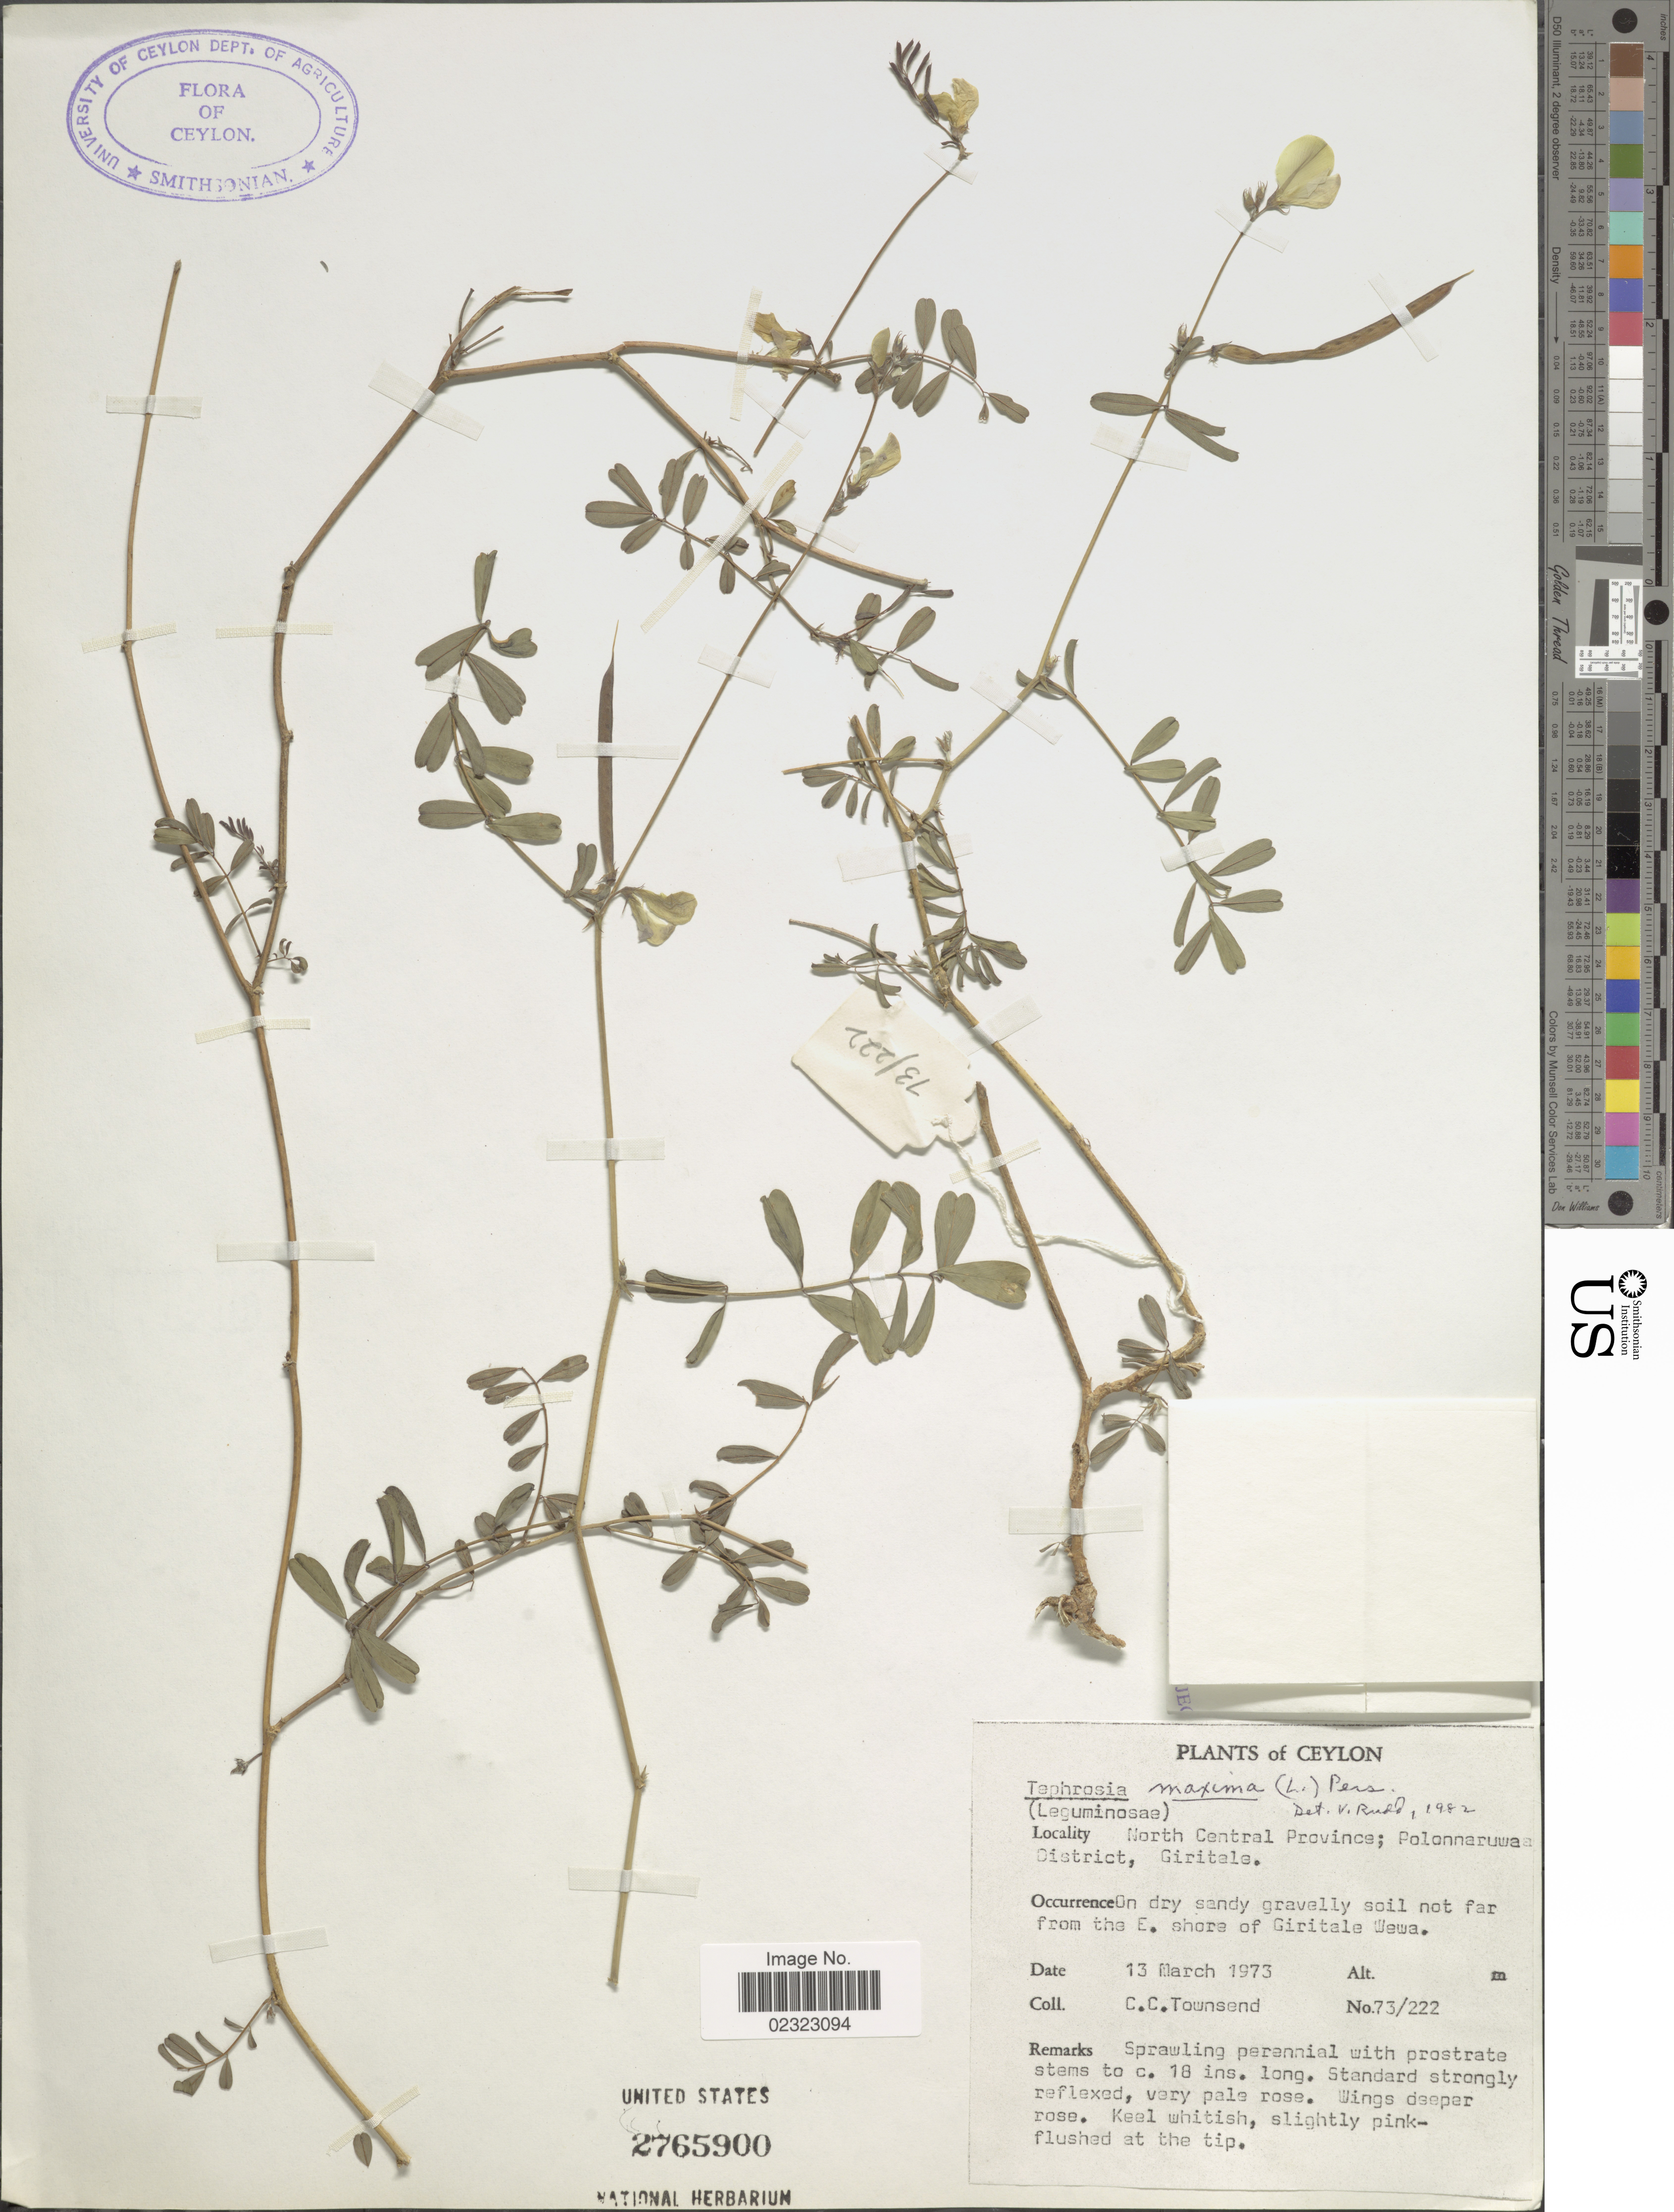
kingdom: Plantae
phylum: Tracheophyta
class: Magnoliopsida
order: Fabales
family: Fabaceae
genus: Tephrosia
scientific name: Tephrosia maxima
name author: Pers.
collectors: C. C. Townsend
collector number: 73/222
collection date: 1973-03-13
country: Sri Lanka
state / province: North Central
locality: Ceylon. Polonnaruwa District, Giritale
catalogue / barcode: US 2765900